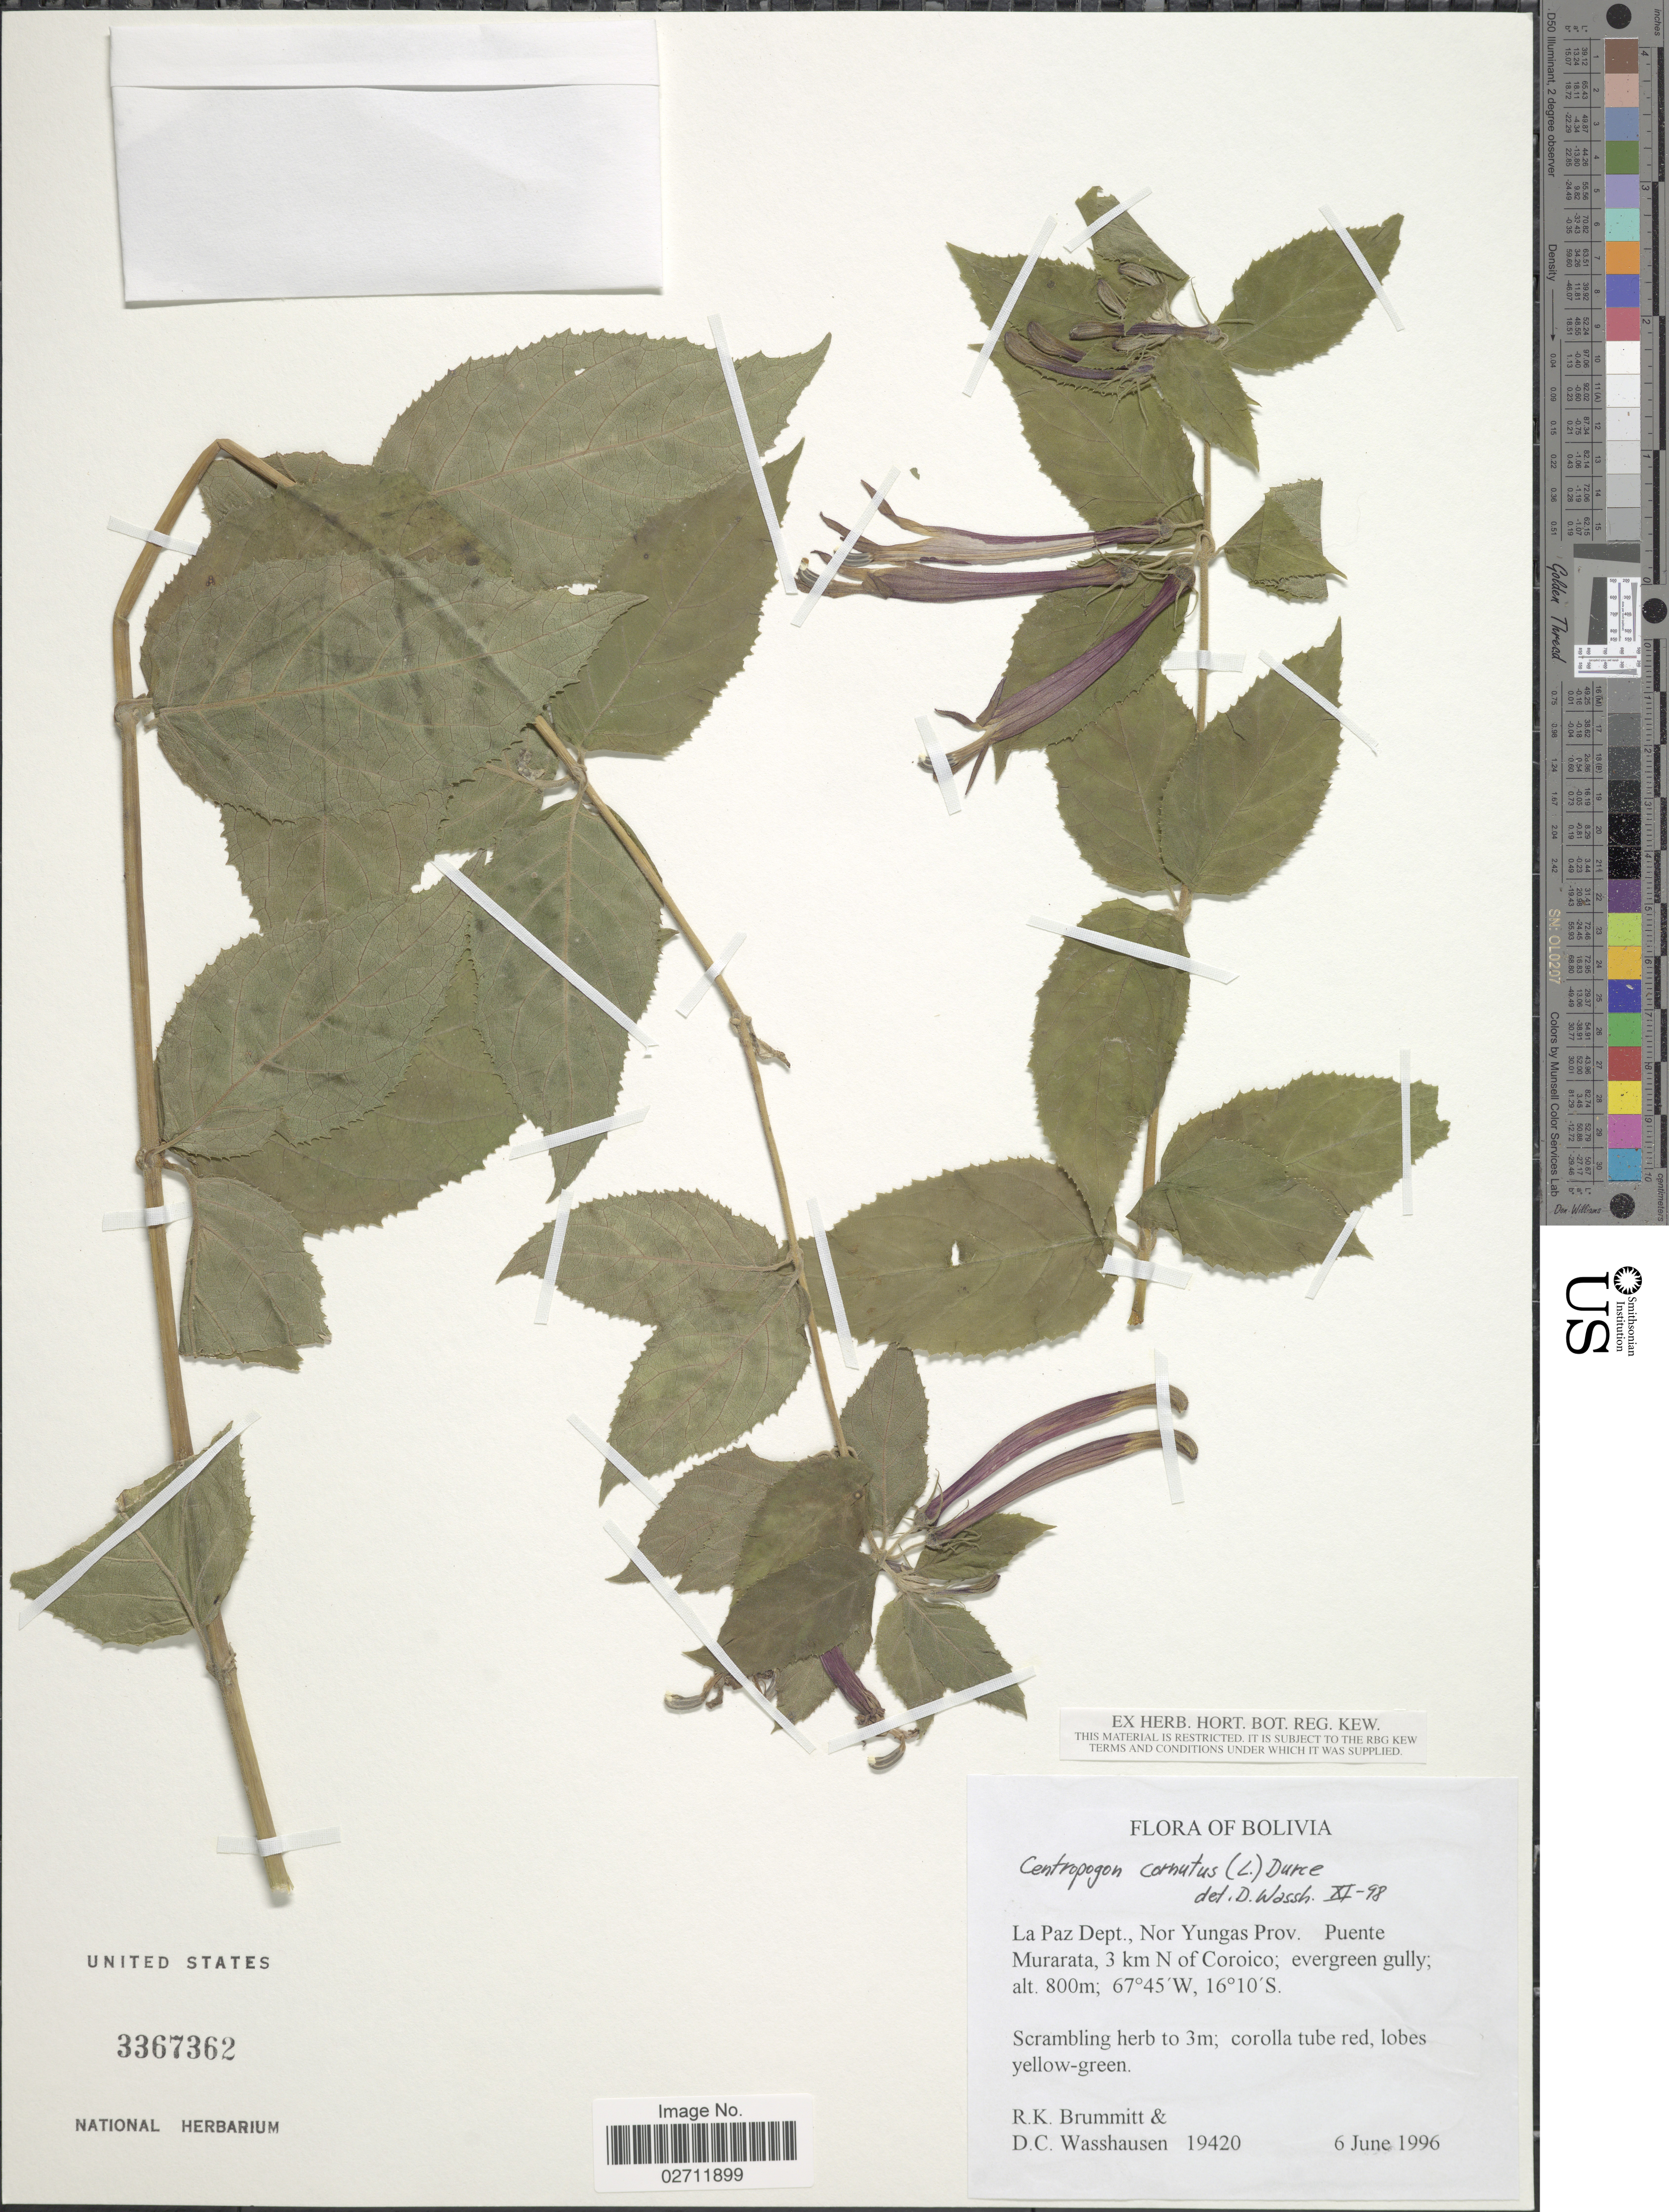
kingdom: Plantae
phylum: Tracheophyta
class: Magnoliopsida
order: Asterales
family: Campanulaceae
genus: Centropogon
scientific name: Centropogon cornutus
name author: (L.) Druce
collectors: R. K. Brummitt & D. C. Wasshausen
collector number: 19420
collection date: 1996-06-06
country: Bolivia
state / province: La Paz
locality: Nor Yungas Prov., Puente Murarata, 3 km N of Coroico.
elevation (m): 800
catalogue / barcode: US 3367362